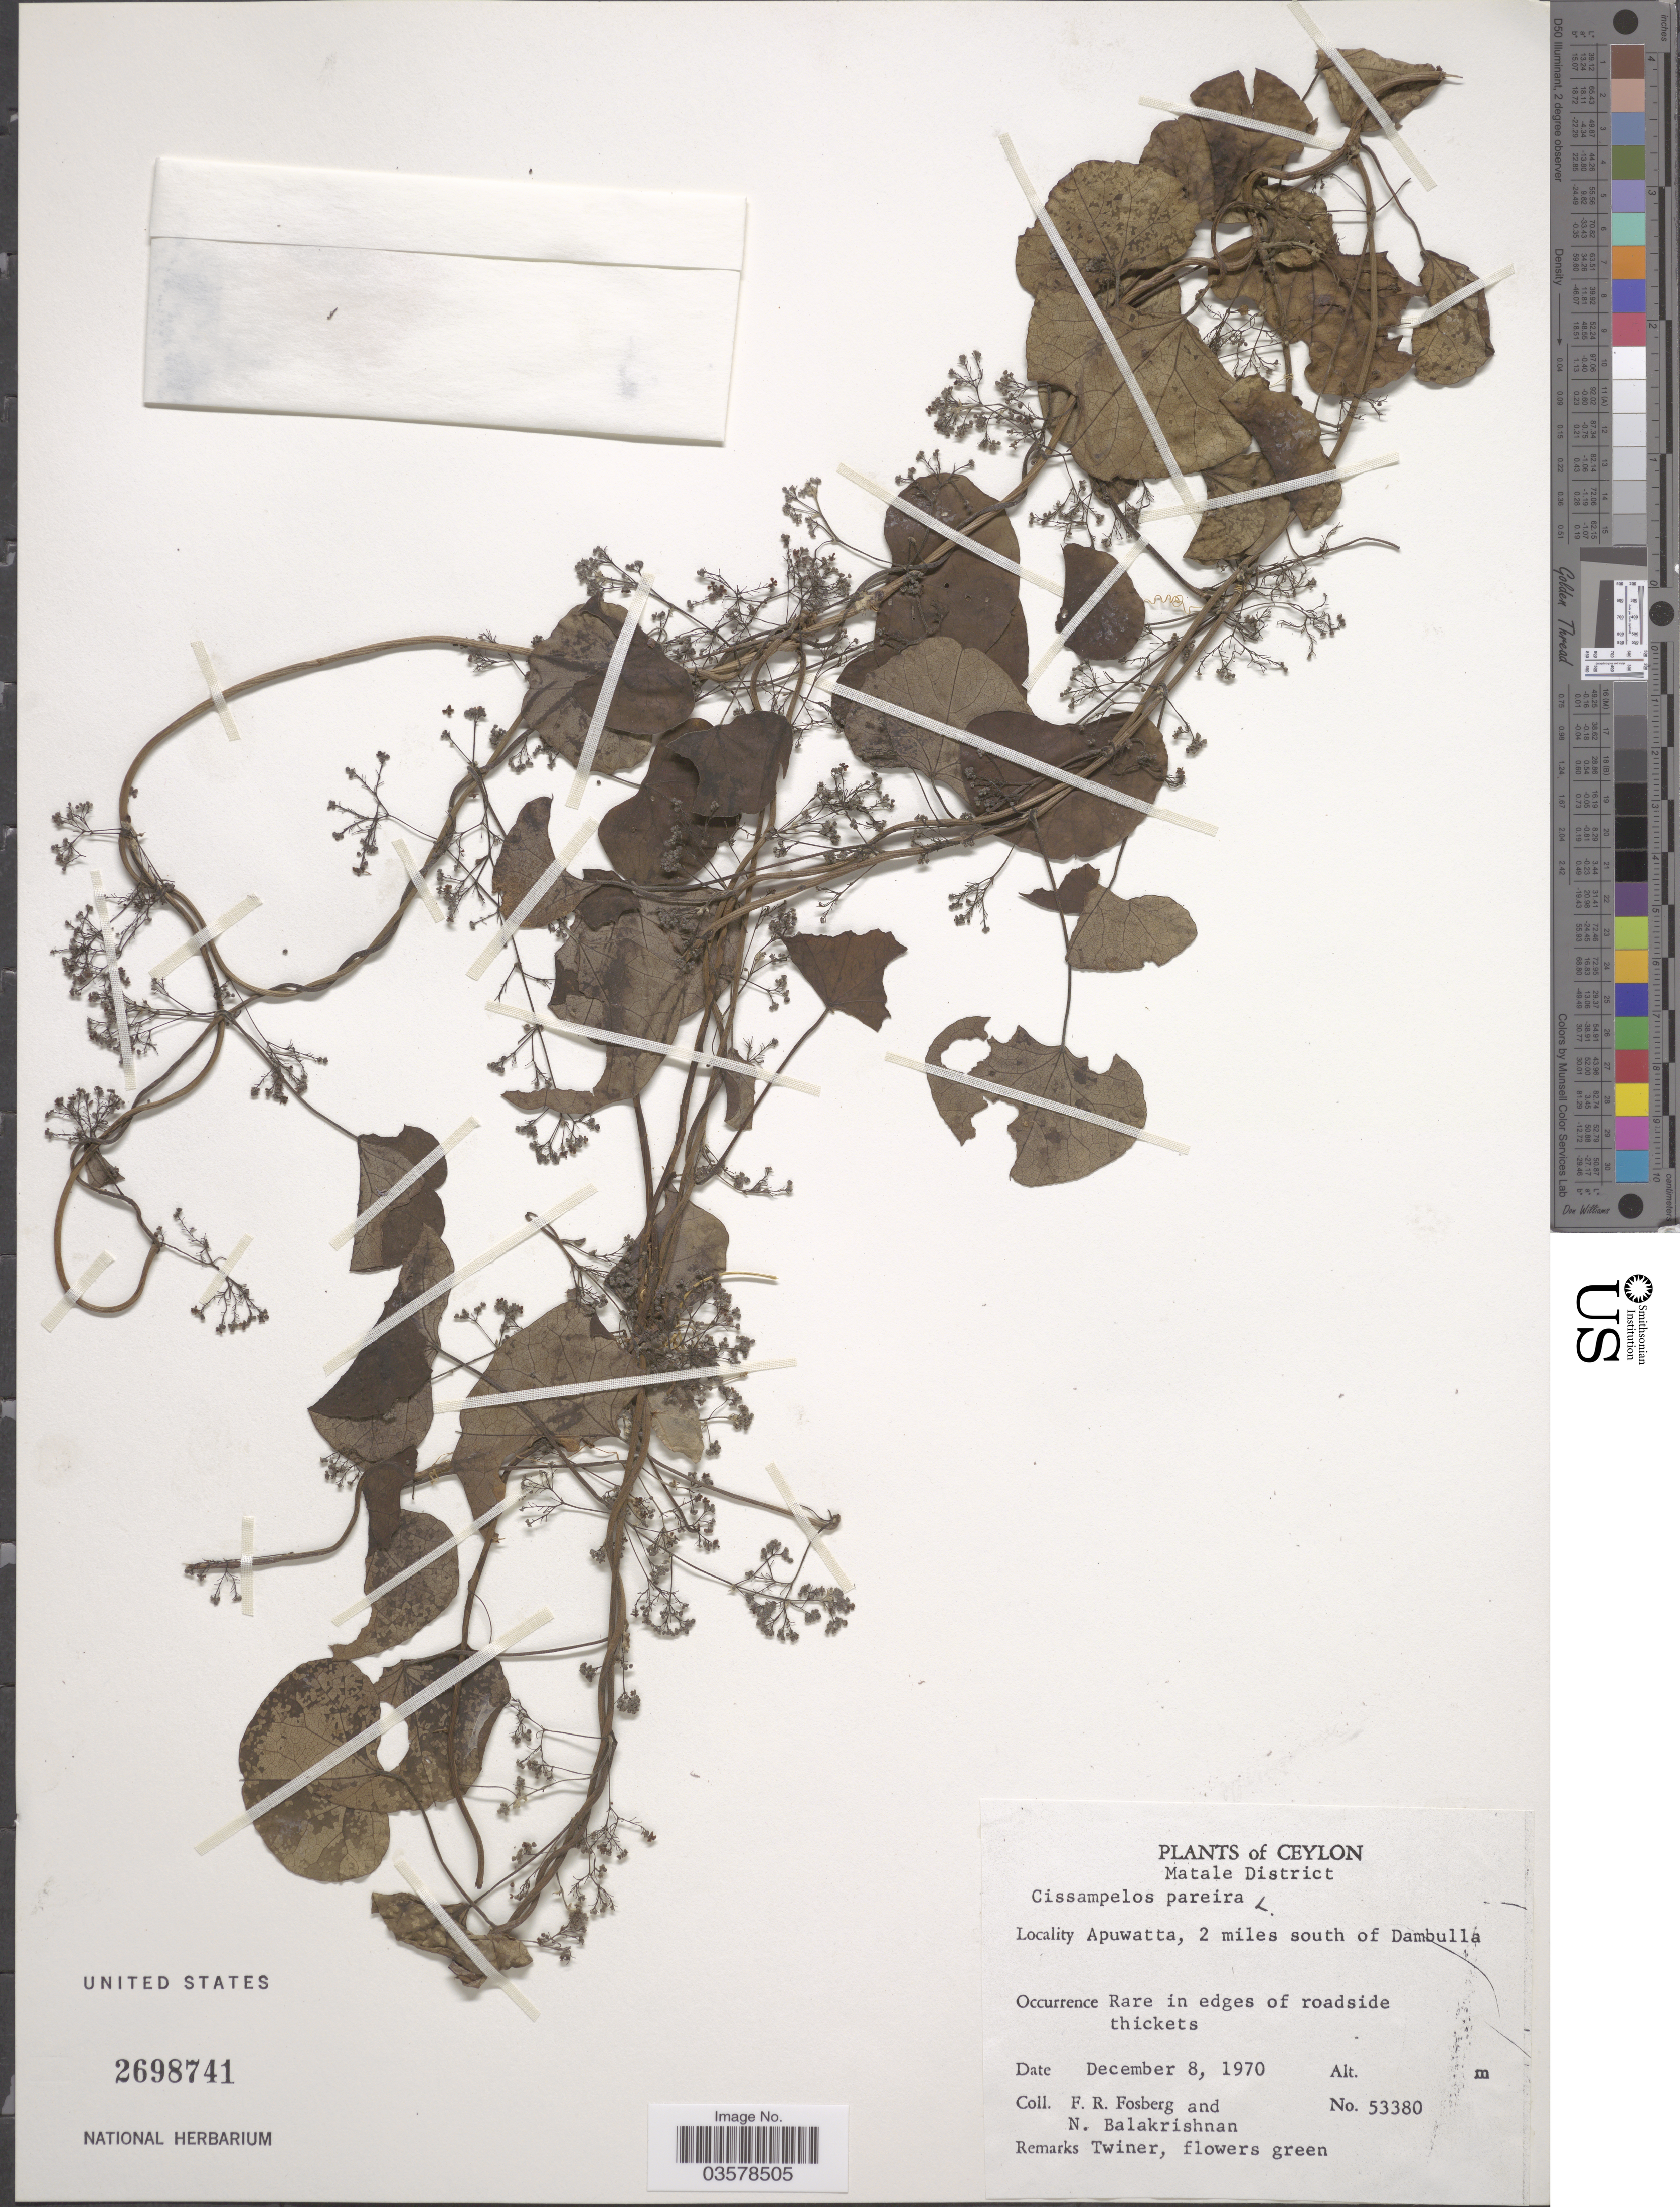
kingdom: Plantae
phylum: Tracheophyta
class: Magnoliopsida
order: Ranunculales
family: Menispermaceae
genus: Cissampelos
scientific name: Cissampelos pareira var. hirsuta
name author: (Buch.-Ham. ex DC.) Forman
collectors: F. R. Fosberg & N. Balakrishnan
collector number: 53380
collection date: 1970-12-08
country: Sri Lanka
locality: Ceylon. Matale District. Apuwatta, 2 miles south of Dambulla.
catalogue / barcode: US 2698741